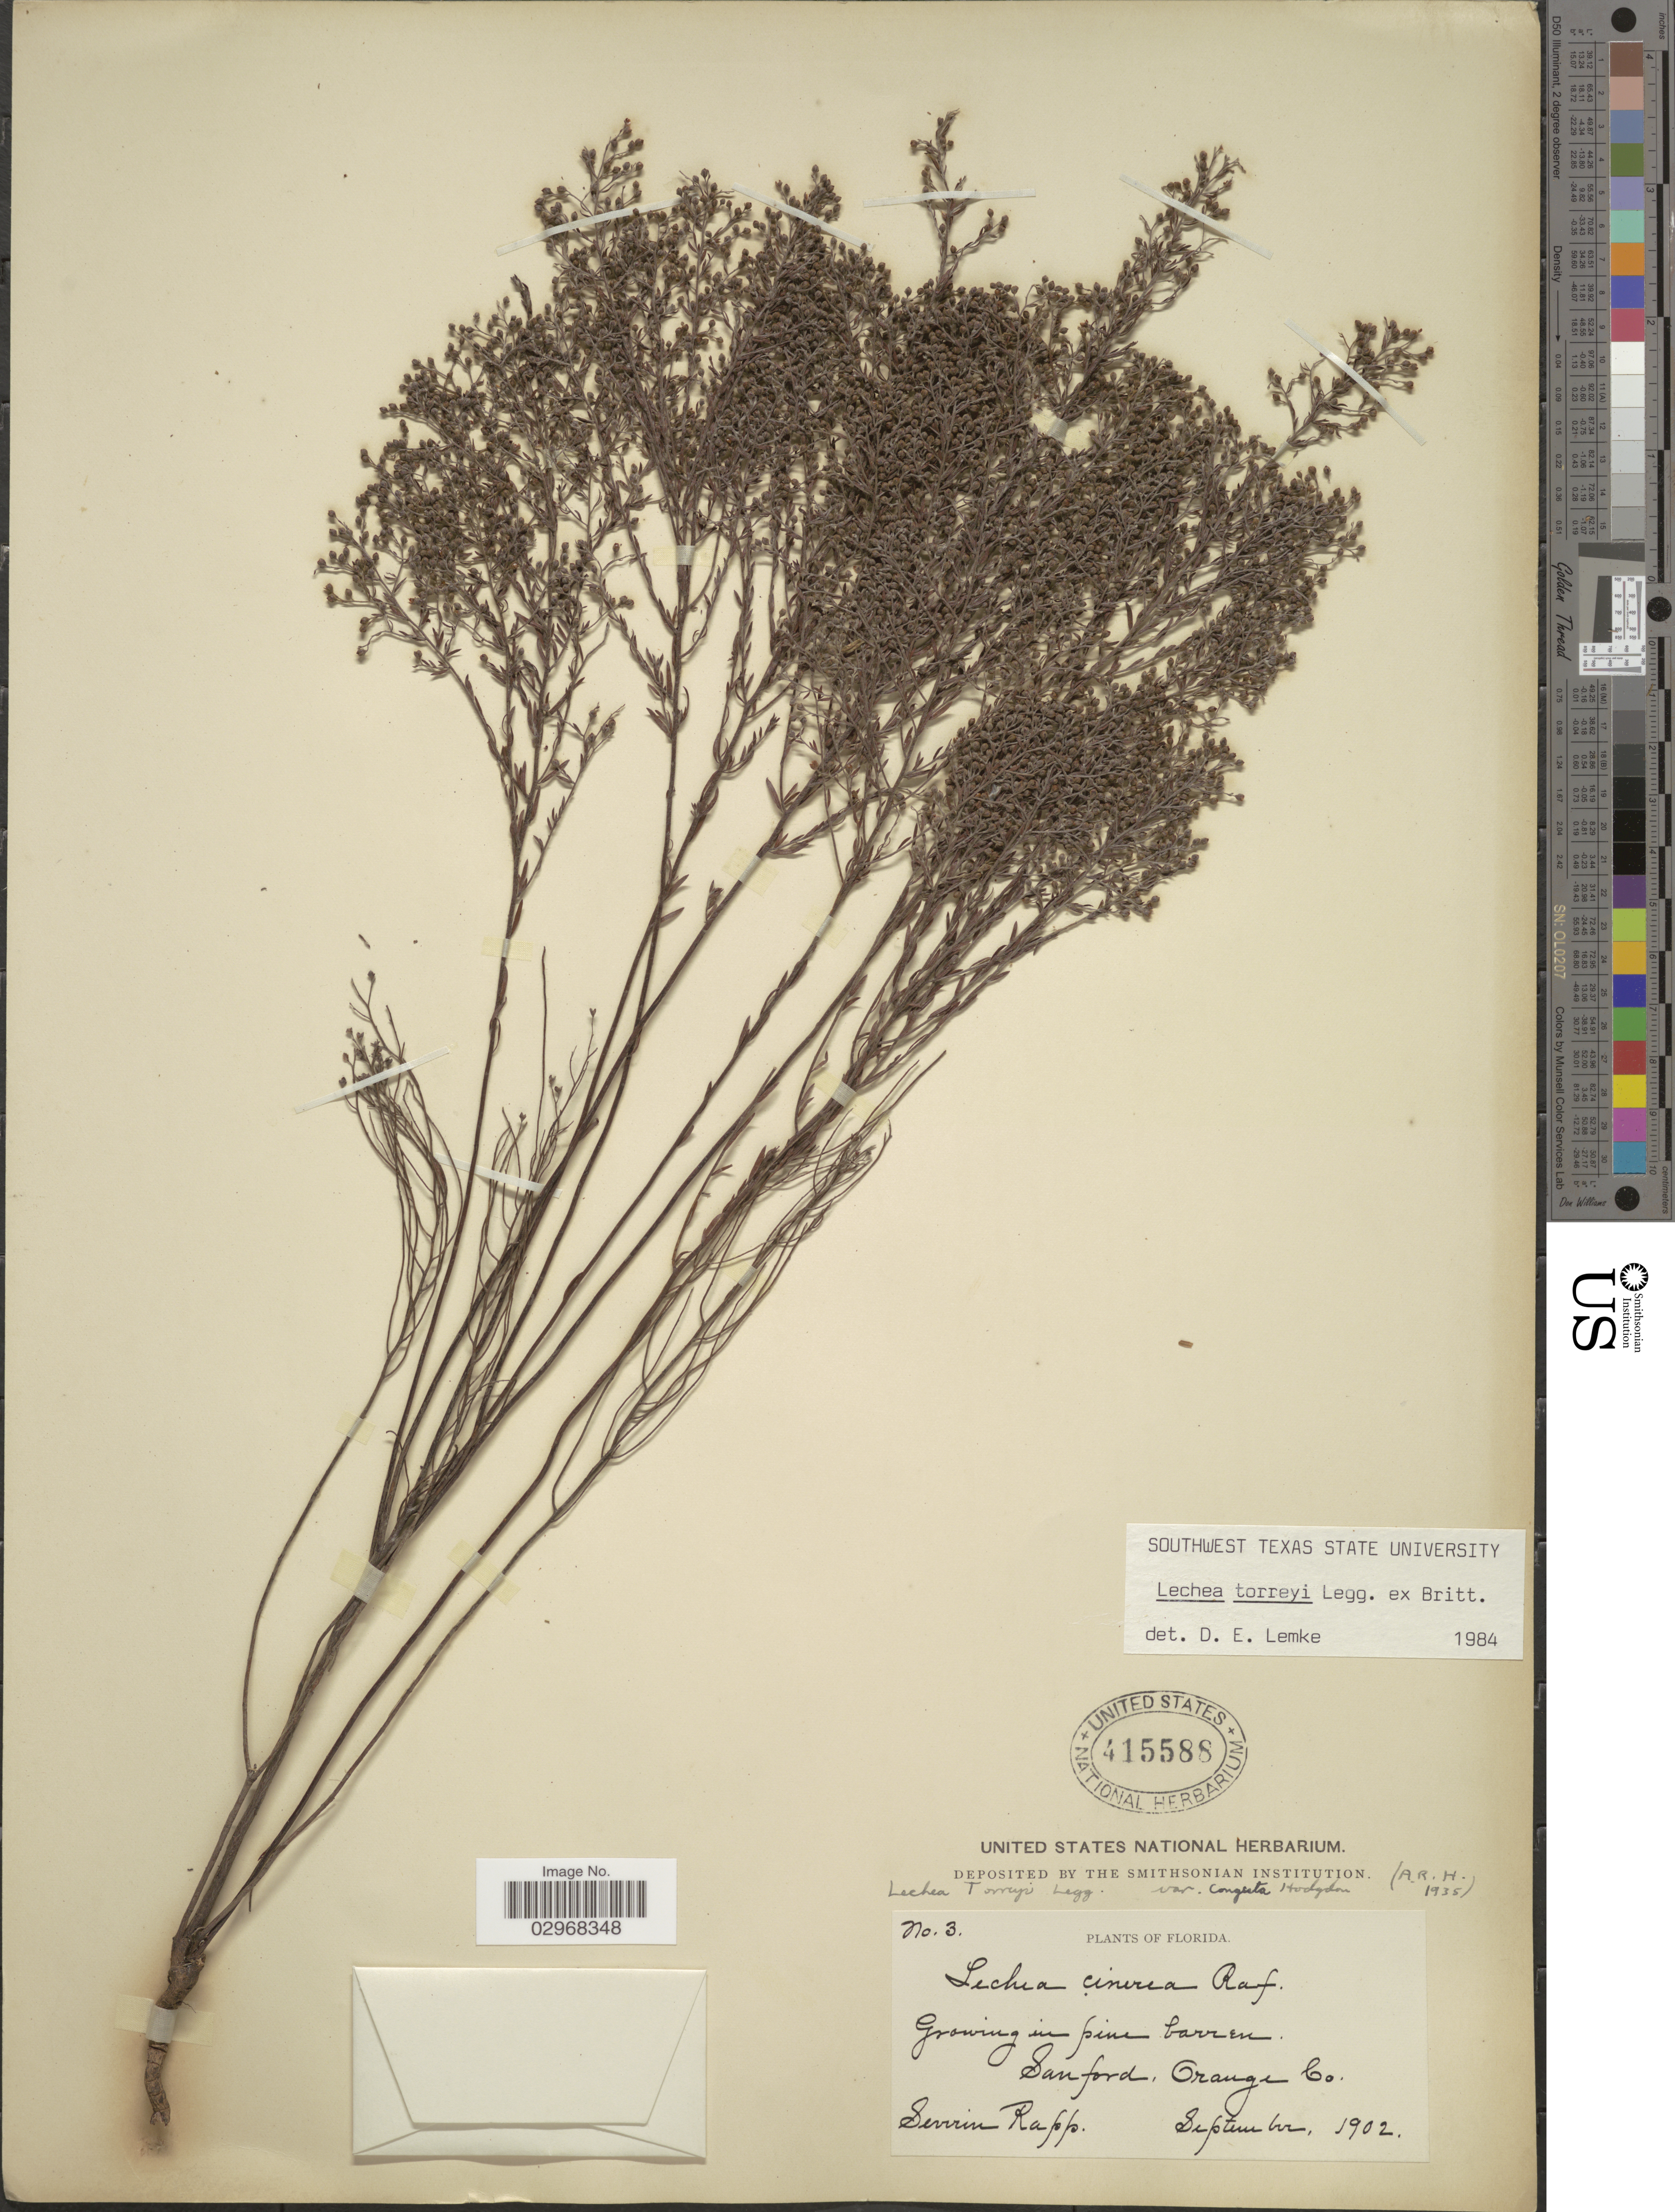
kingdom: Plantae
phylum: Tracheophyta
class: Magnoliopsida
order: Malvales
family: Cistaceae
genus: Lechea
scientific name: Lechea torreyi var. congesta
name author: Hodgdon ex D. E. Lemke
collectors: S. Rapp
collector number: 3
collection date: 1902-09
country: United States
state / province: Florida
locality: Growing in pine barren. Sanford, Orange Co.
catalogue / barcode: US 415588